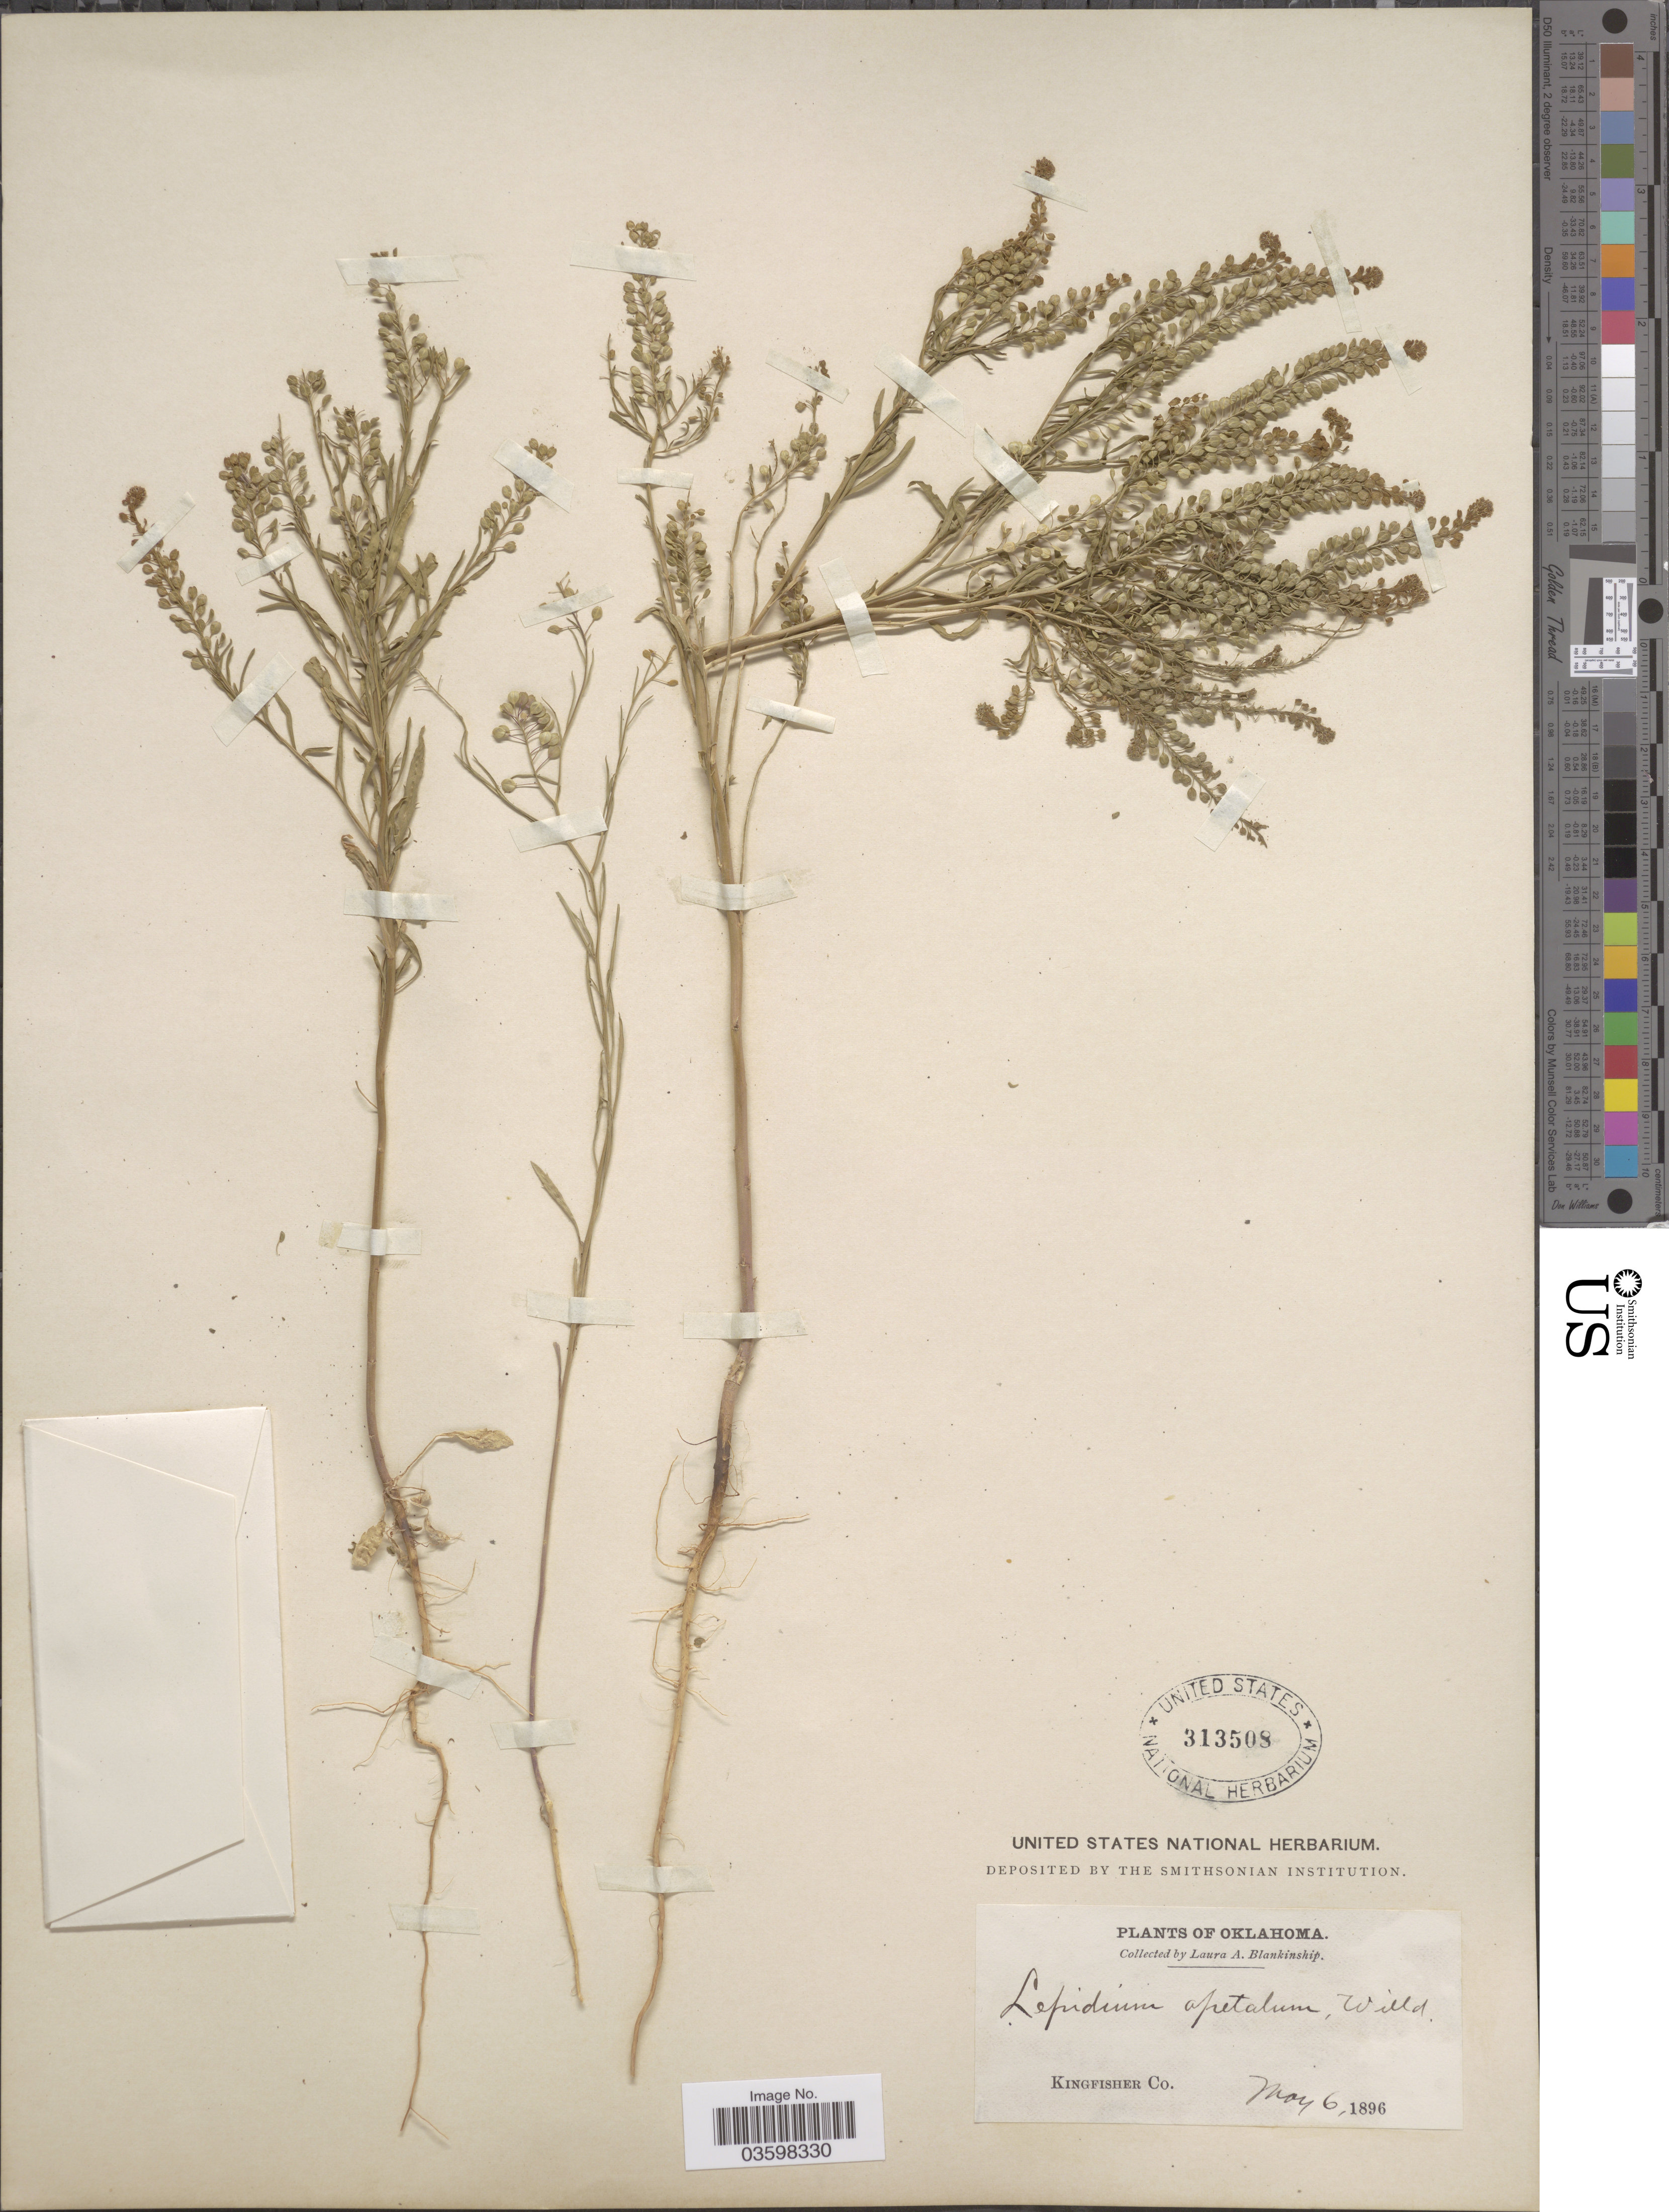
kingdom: Plantae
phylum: Tracheophyta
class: Magnoliopsida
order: Brassicales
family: Brassicaceae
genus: Lepidium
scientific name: Lepidium densiflorum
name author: Schrad.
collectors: L. A. Blankinship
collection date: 1896-05-06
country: United States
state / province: Oklahoma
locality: Kingfisher Co.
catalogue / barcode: US 313508